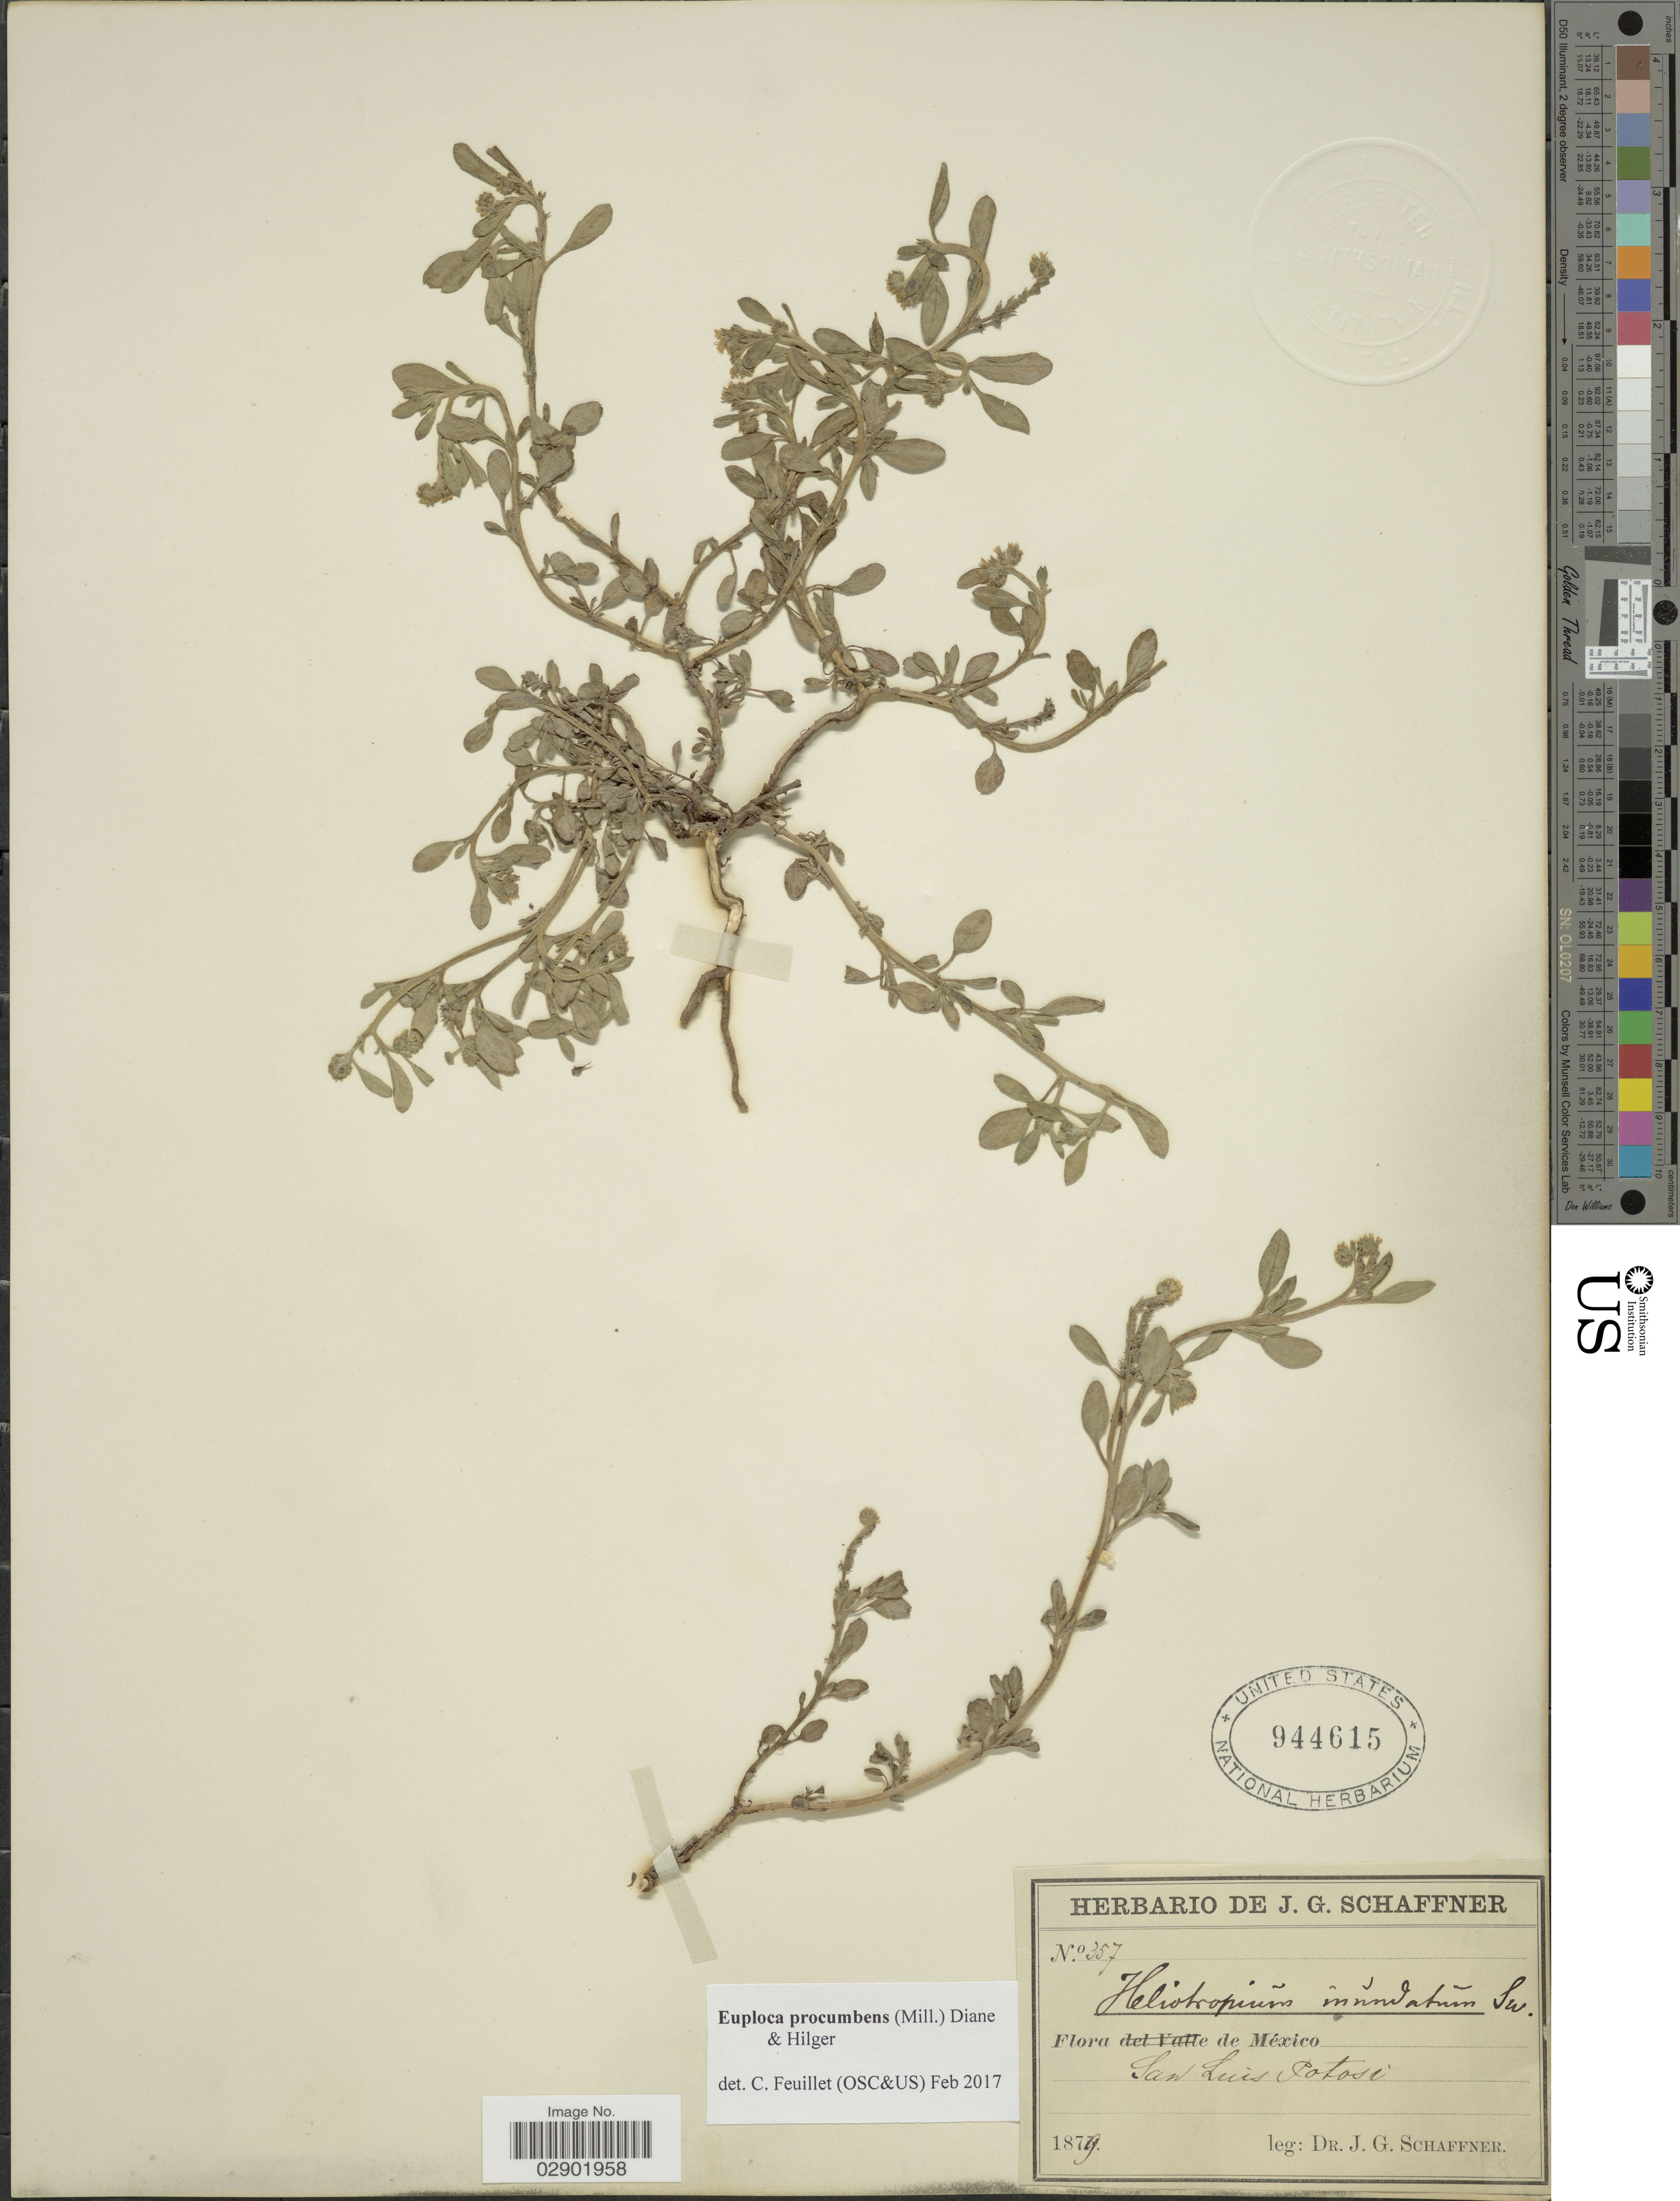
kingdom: Plantae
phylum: Tracheophyta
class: Magnoliopsida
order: Boraginales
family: Heliotropiaceae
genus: Euploca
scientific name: Euploca procumbens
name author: (Mill.) Diane & Hilger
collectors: J. G. Schaffner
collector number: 357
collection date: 1879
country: Mexico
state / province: San Luis Potosí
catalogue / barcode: US 944615